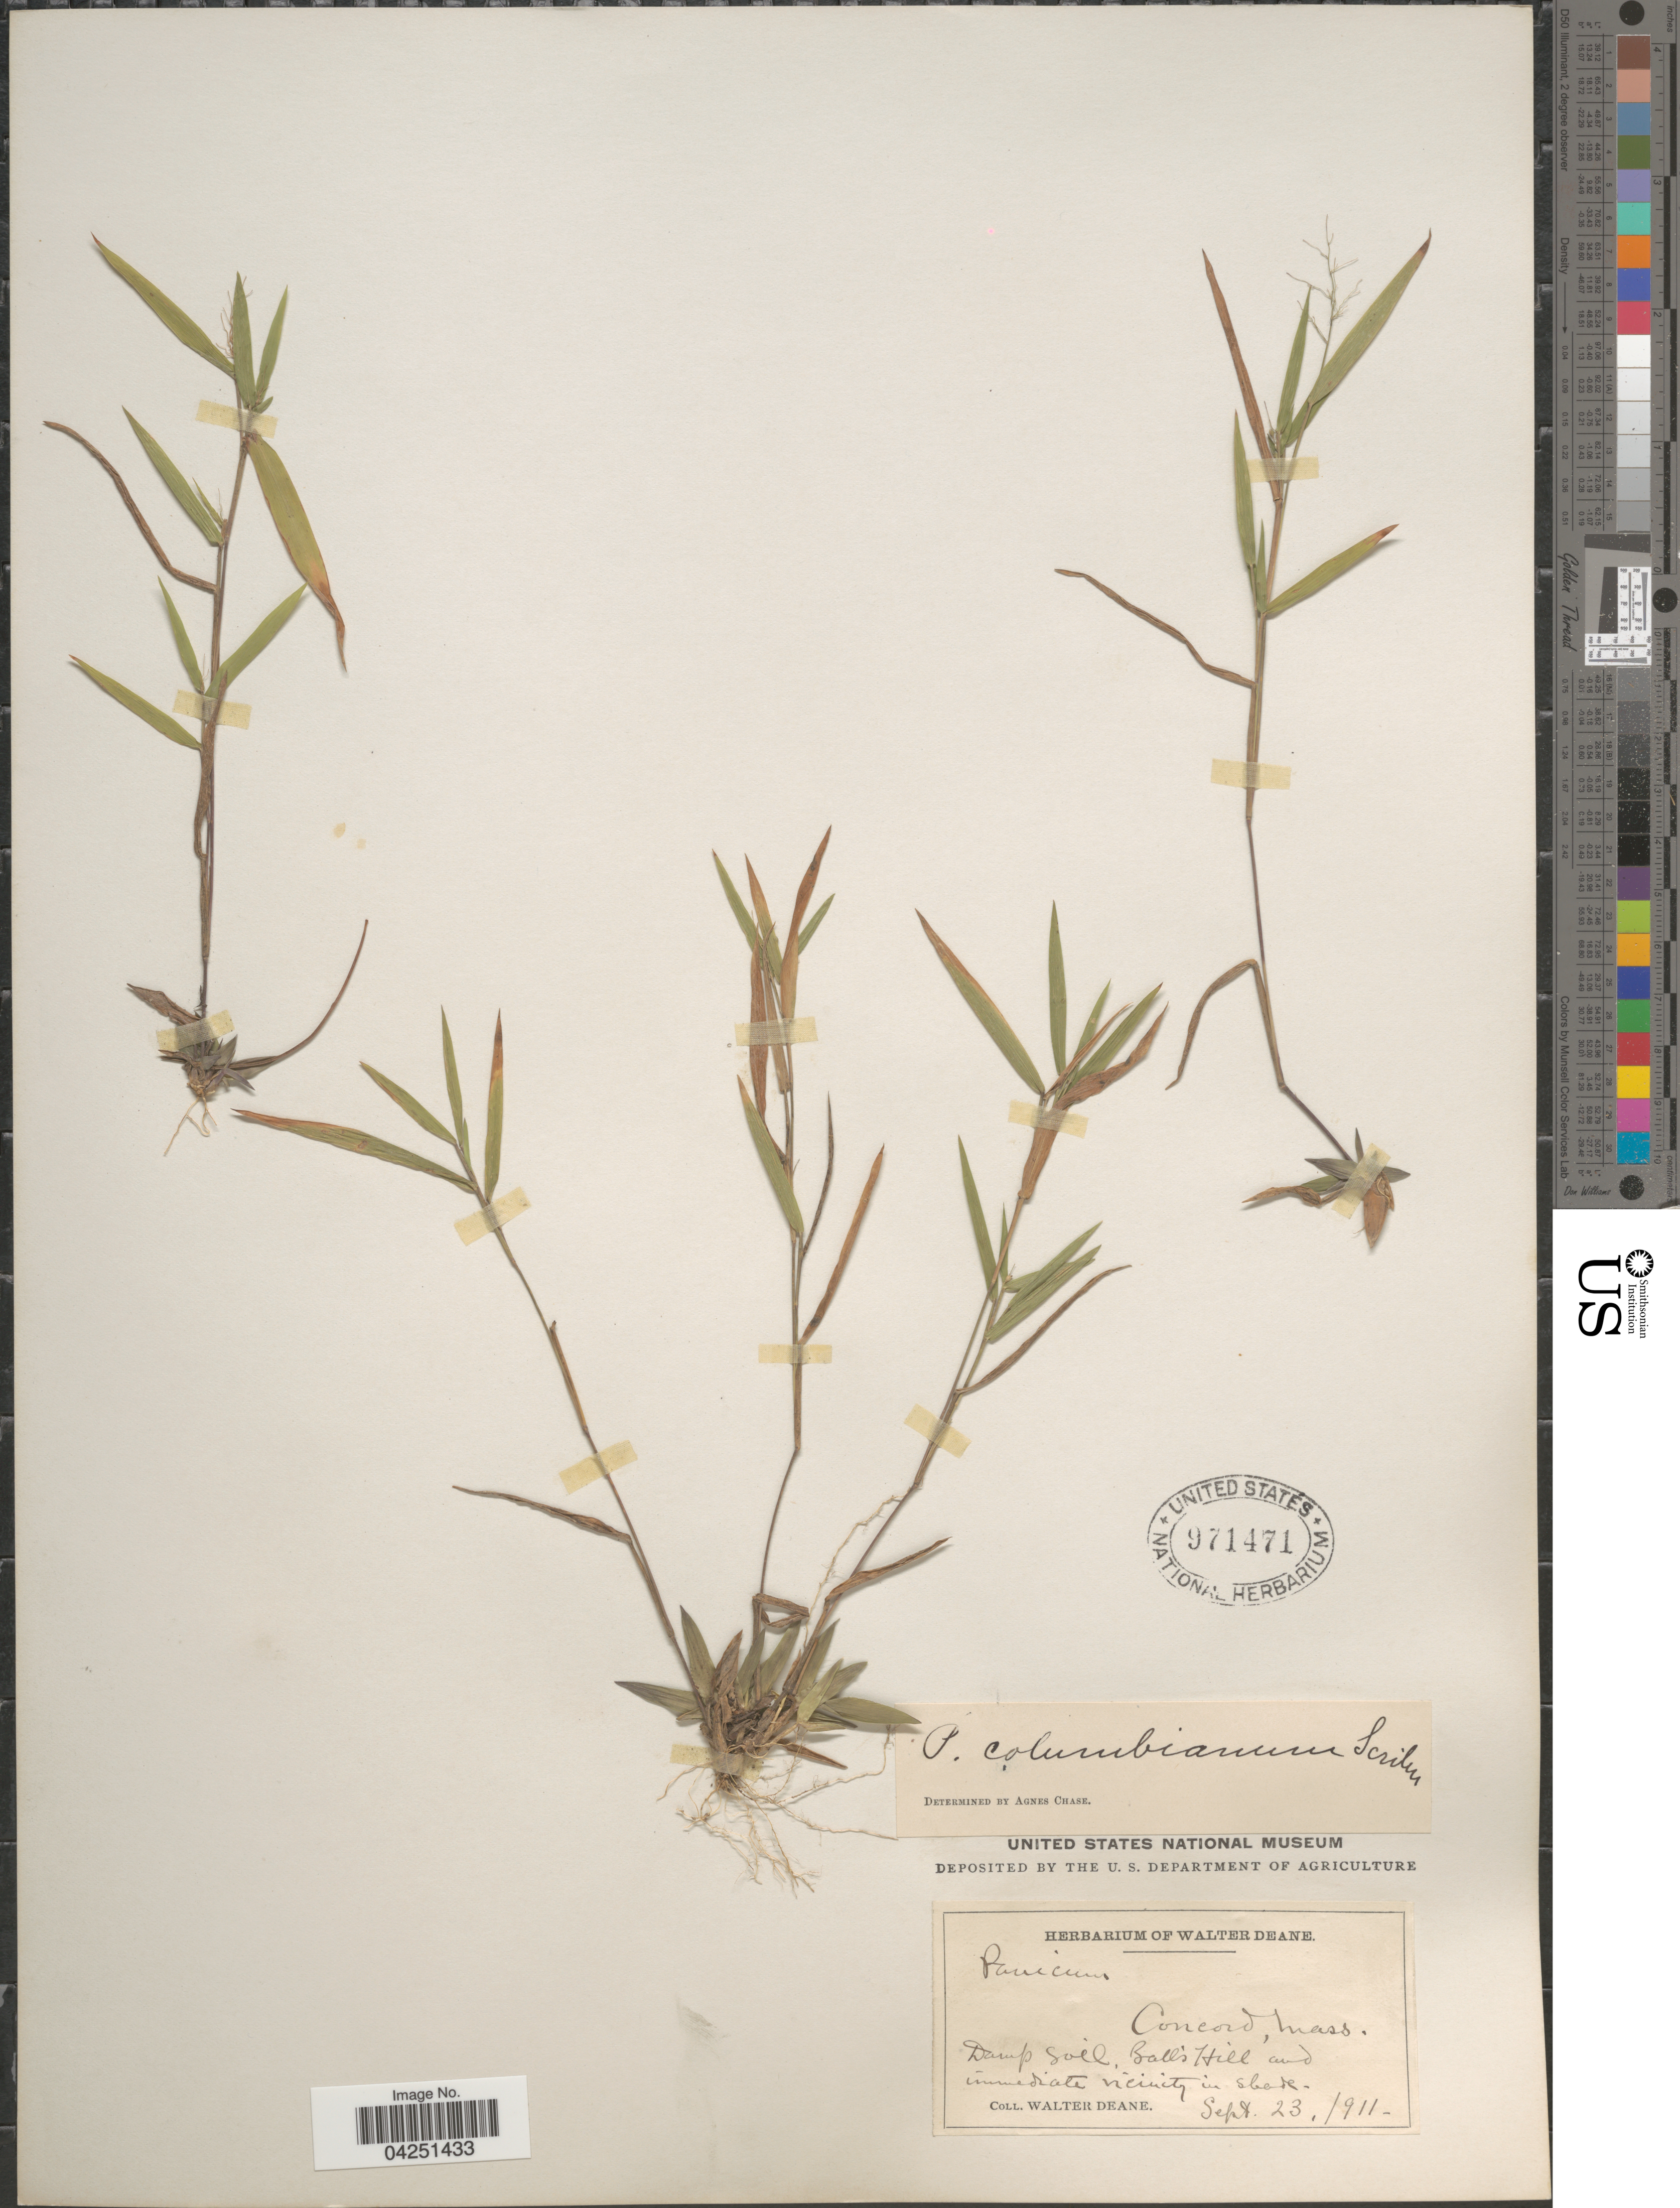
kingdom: Plantae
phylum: Tracheophyta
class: Liliopsida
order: Poales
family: Poaceae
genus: Dichanthelium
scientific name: Dichanthelium acuminatum var. acuminatum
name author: (Sw.) Gould & C.A. Clark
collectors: W. Deane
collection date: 1911-09-23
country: United States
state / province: Massachusetts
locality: Concord. Damp soil, Ball's Hill and immediate vicinity in shade.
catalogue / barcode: US 971471